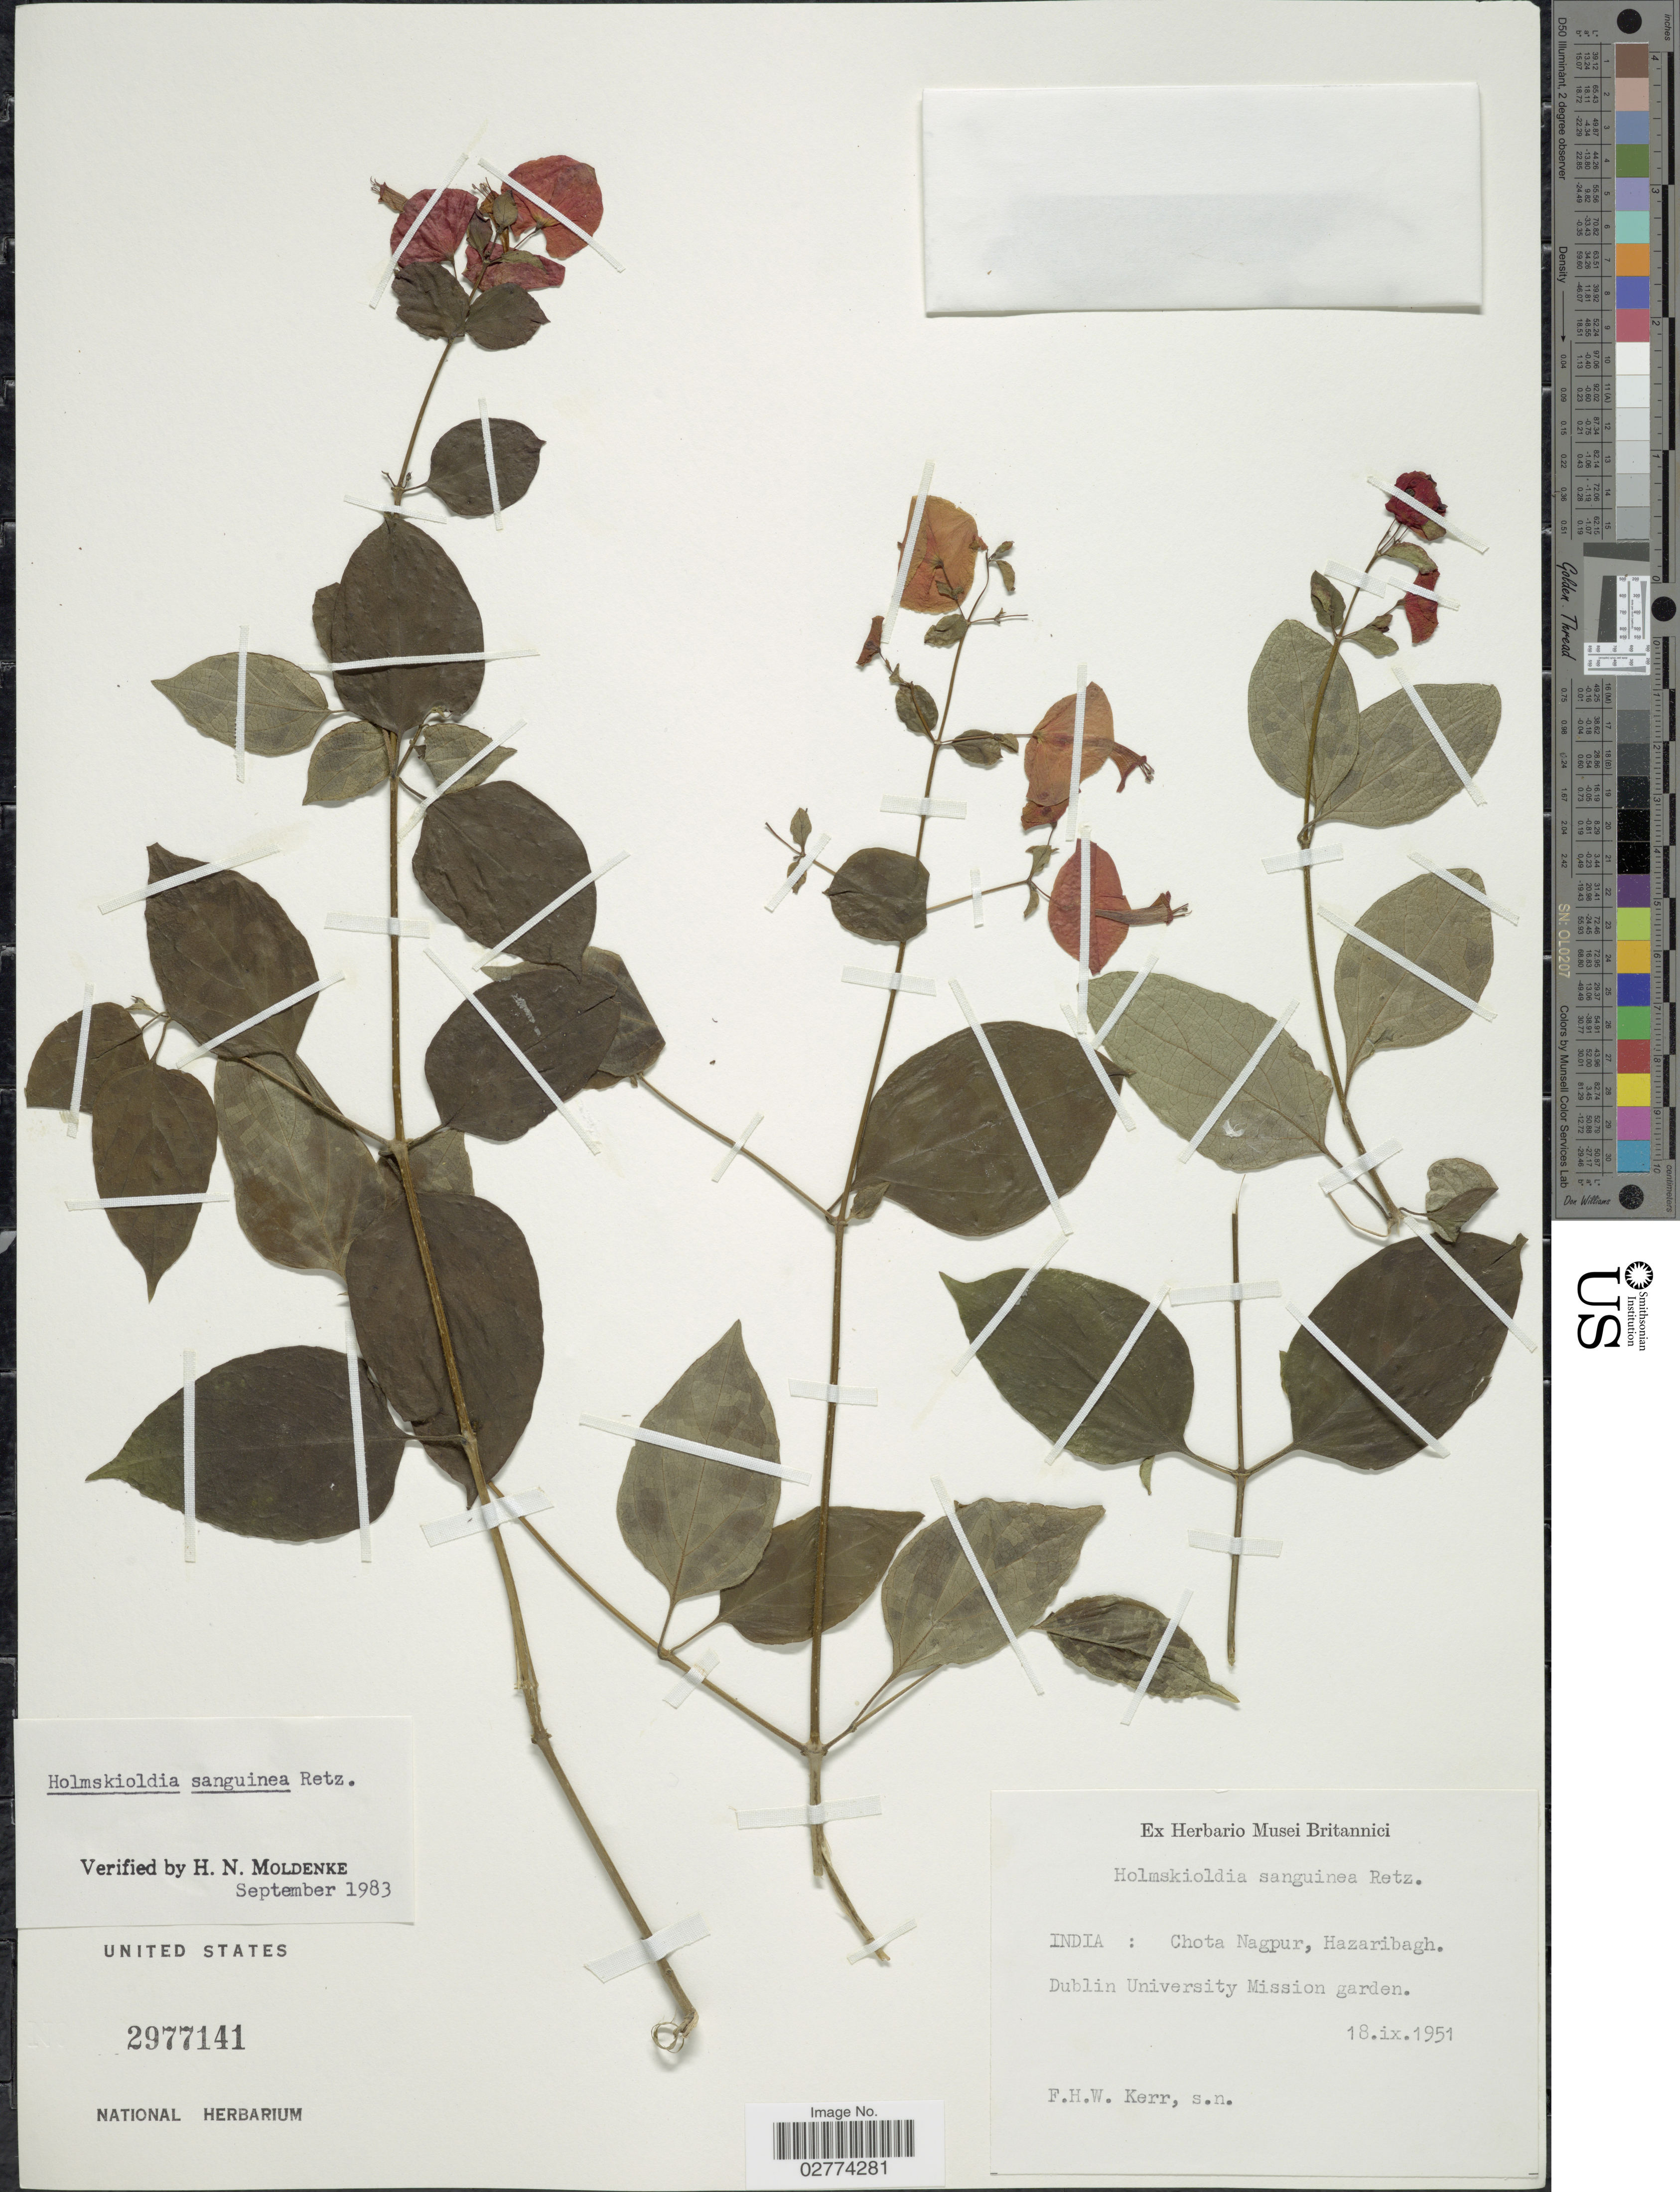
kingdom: Plantae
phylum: Tracheophyta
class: Magnoliopsida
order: Lamiales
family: Lamiaceae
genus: Holmskioldia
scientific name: Holmskioldia sanguinea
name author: Retz.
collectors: F. H. W. Kerr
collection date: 1951-09-18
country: India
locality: Chota Nagpur, Hazaribagh. Dublin University Mission Garden.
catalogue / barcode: US 2977141